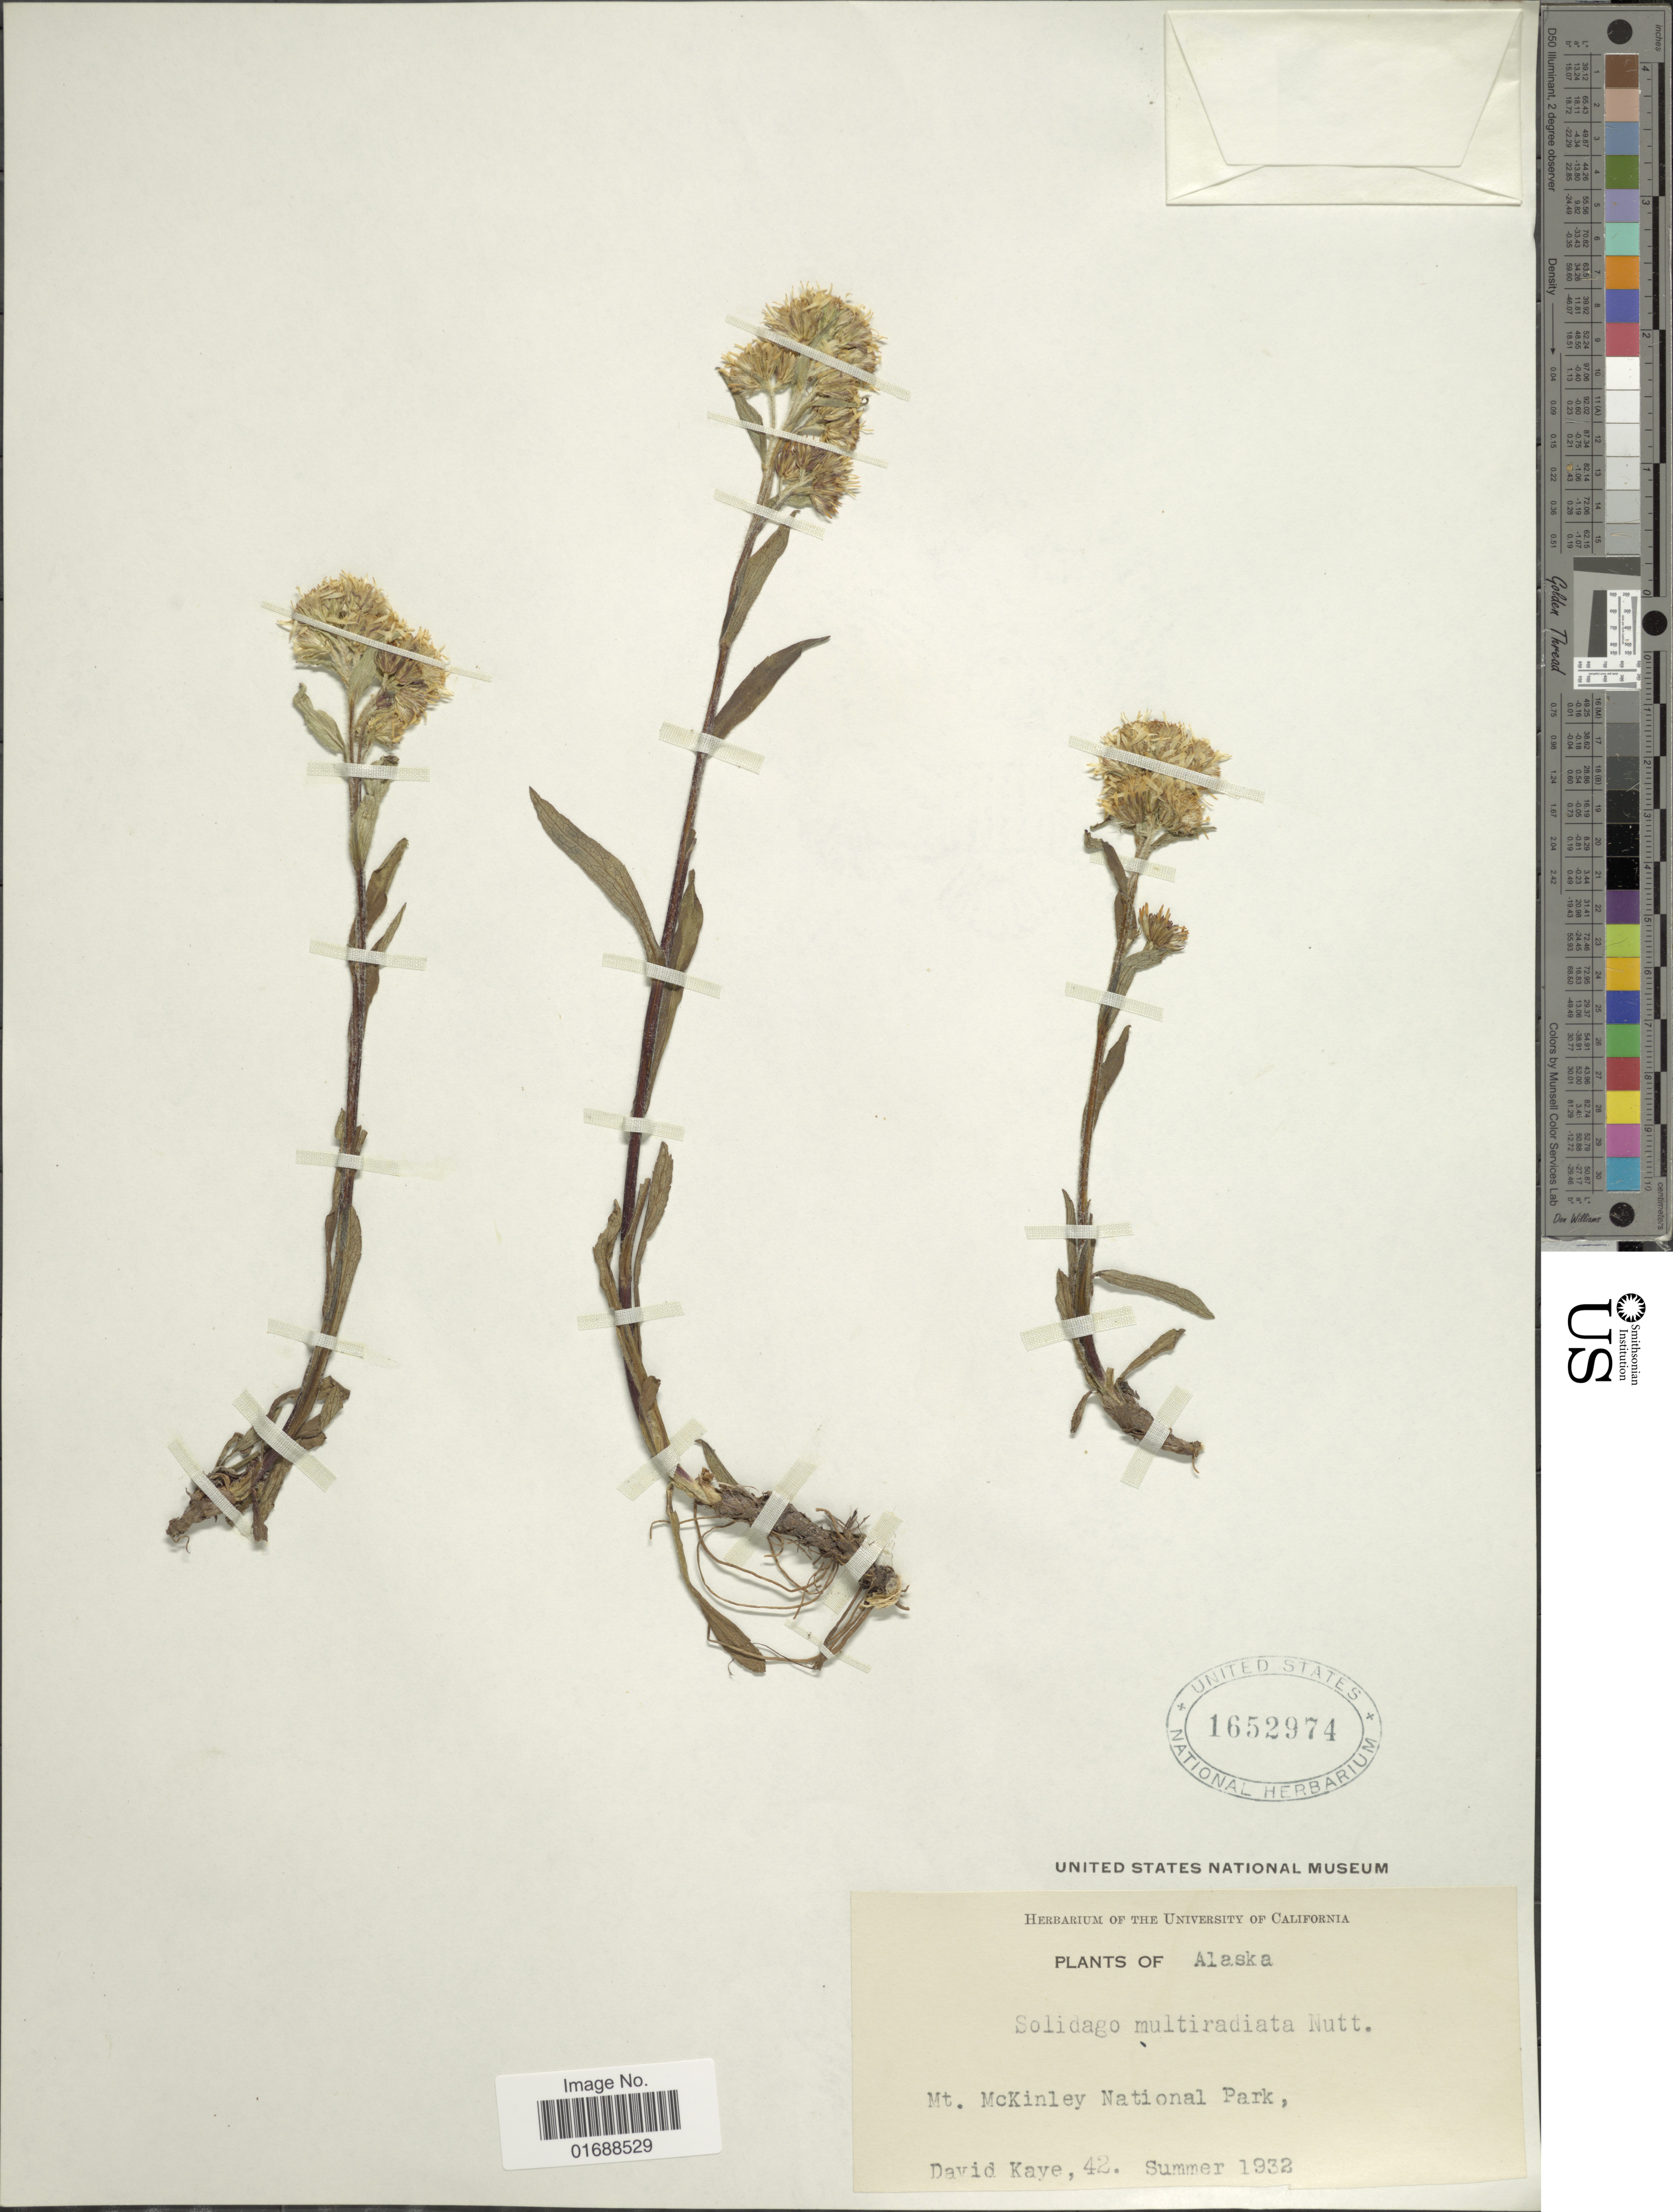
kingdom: Plantae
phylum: Tracheophyta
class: Magnoliopsida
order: Asterales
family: Asteraceae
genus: Solidago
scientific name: Solidago multiradiata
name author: Aiton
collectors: D. Kaye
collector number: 42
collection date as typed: Summer 1932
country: United States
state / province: Alaska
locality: Mt. McKinley National Park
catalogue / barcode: US 1652974